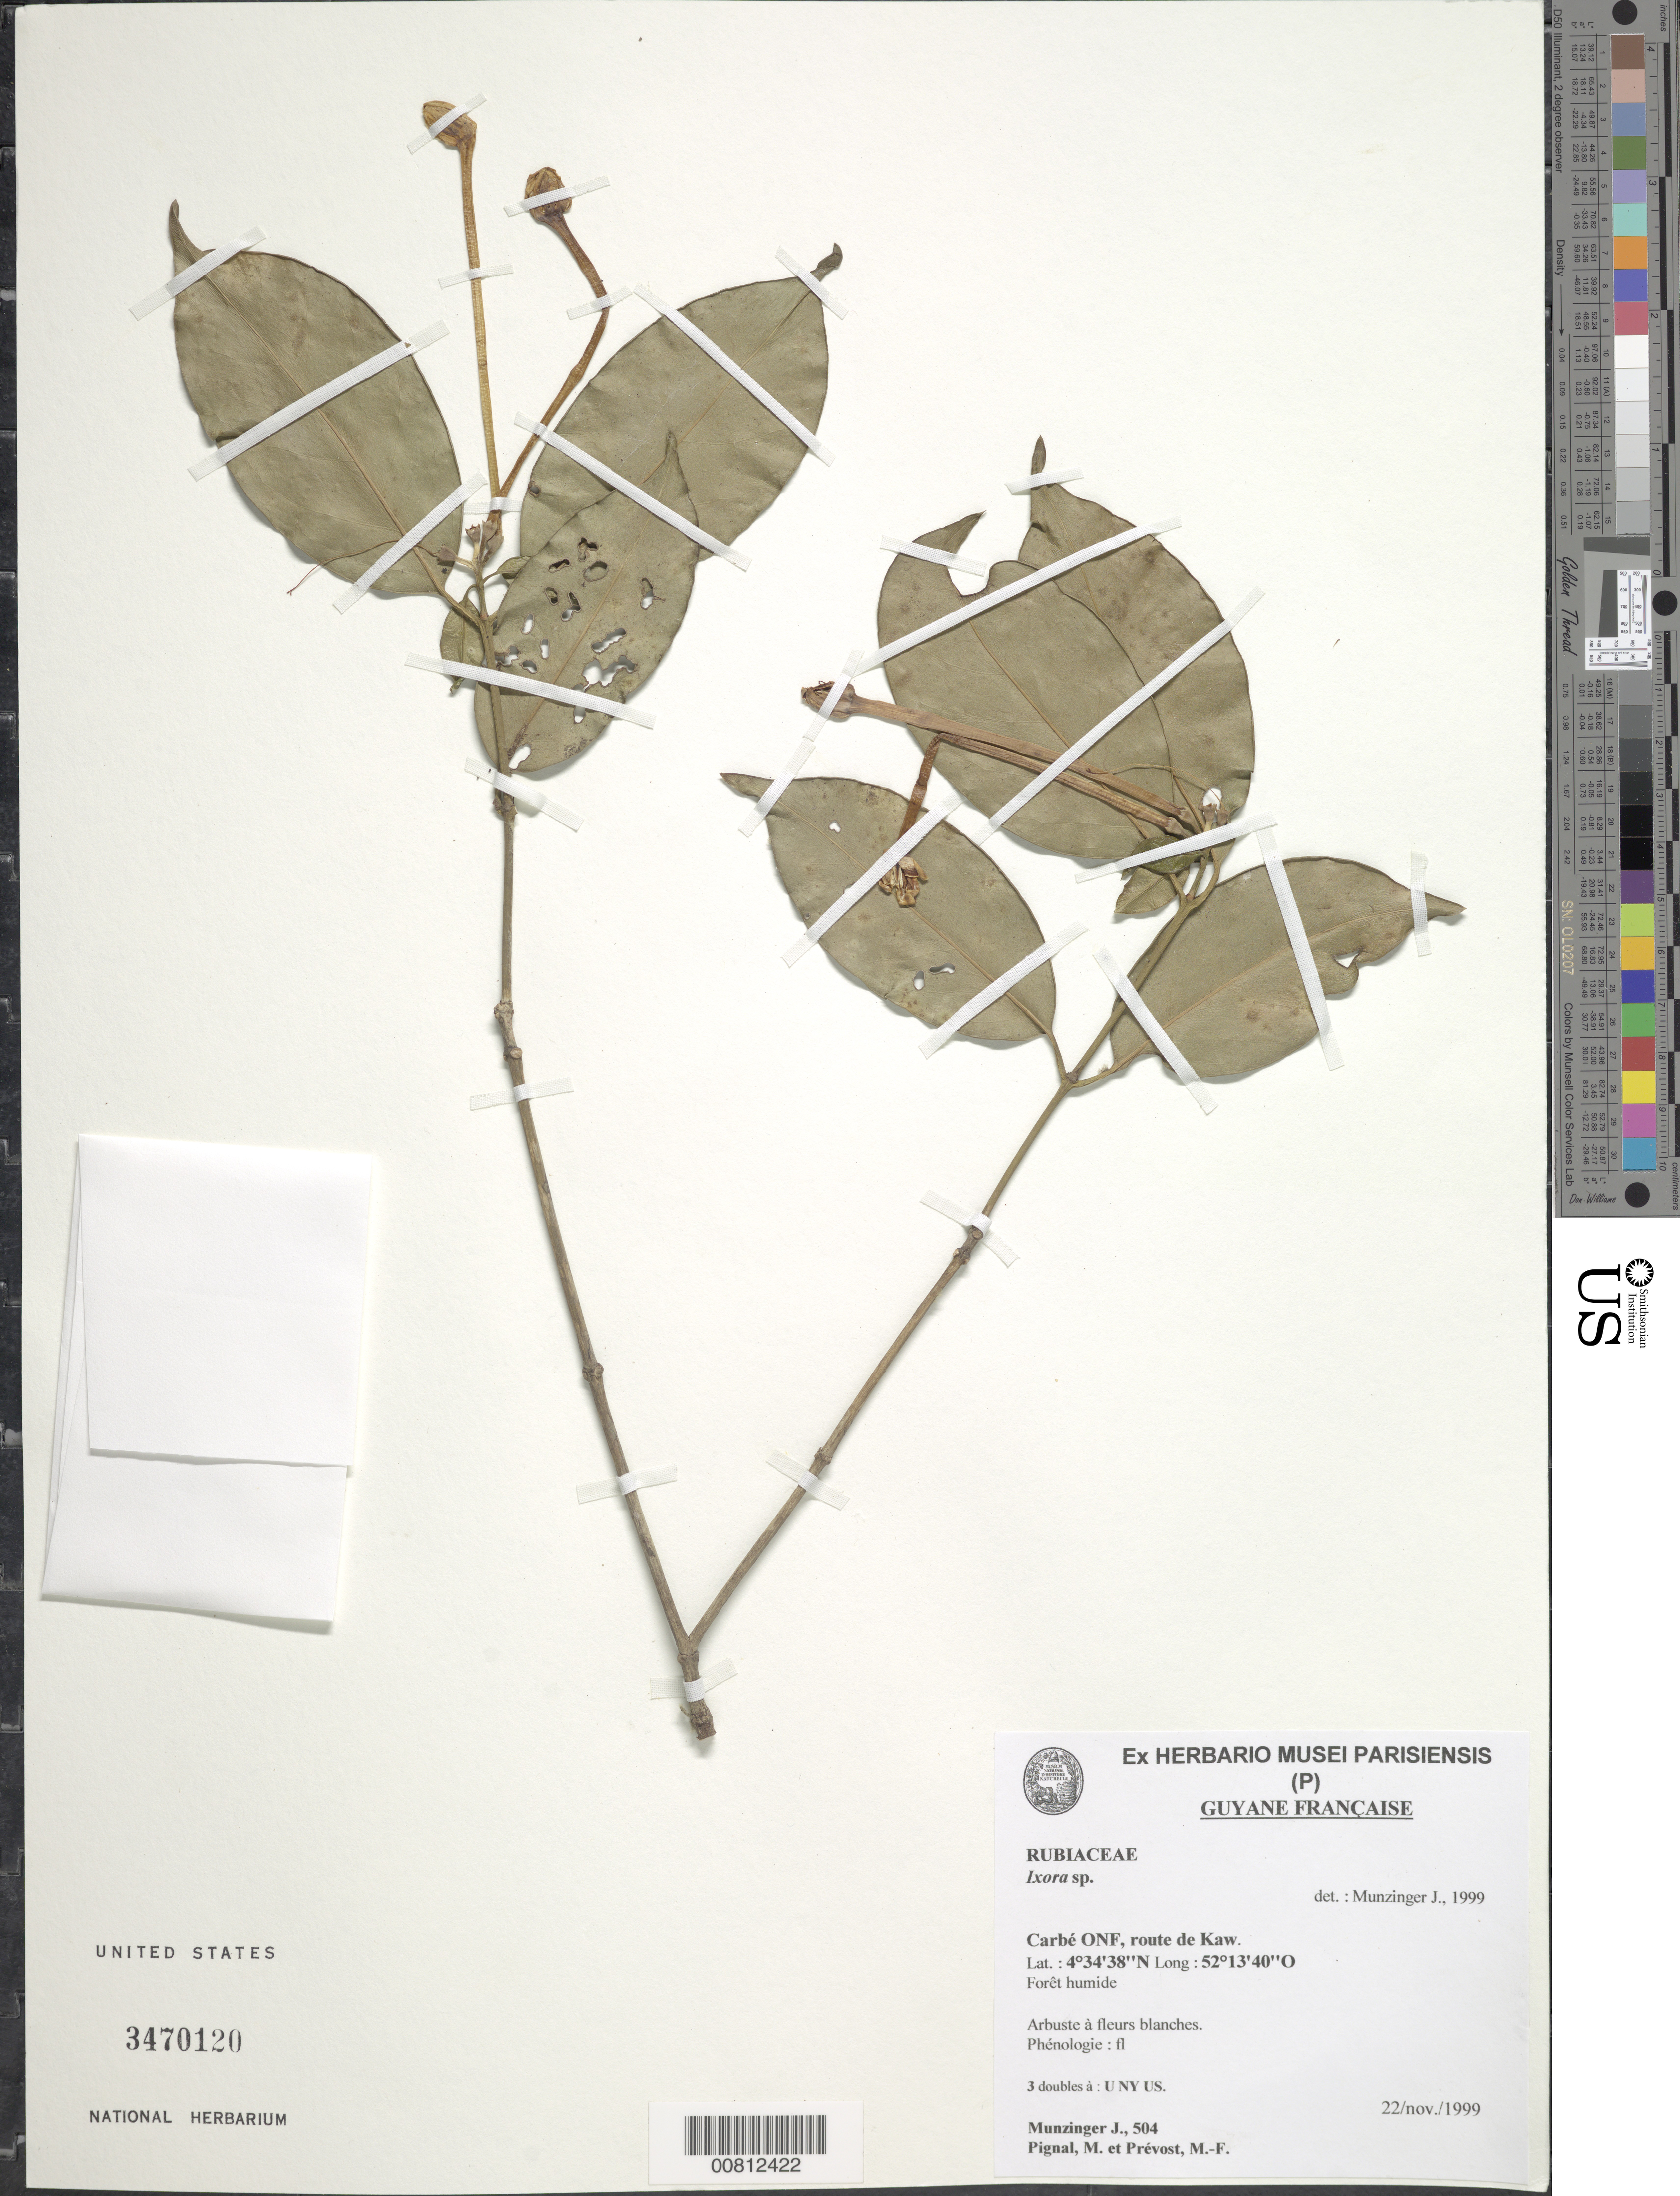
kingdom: Plantae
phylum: Tracheophyta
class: Magnoliopsida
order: Gentianales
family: Rubiaceae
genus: Ixora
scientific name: Ixora sp.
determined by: Munzinger, J. K.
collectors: J. K. Munzinger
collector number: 504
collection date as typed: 22-Nov-99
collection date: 1999-11-22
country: French Guiana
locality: Carbé ONF, route de Kaw.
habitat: Forêt humide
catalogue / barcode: US 3470120